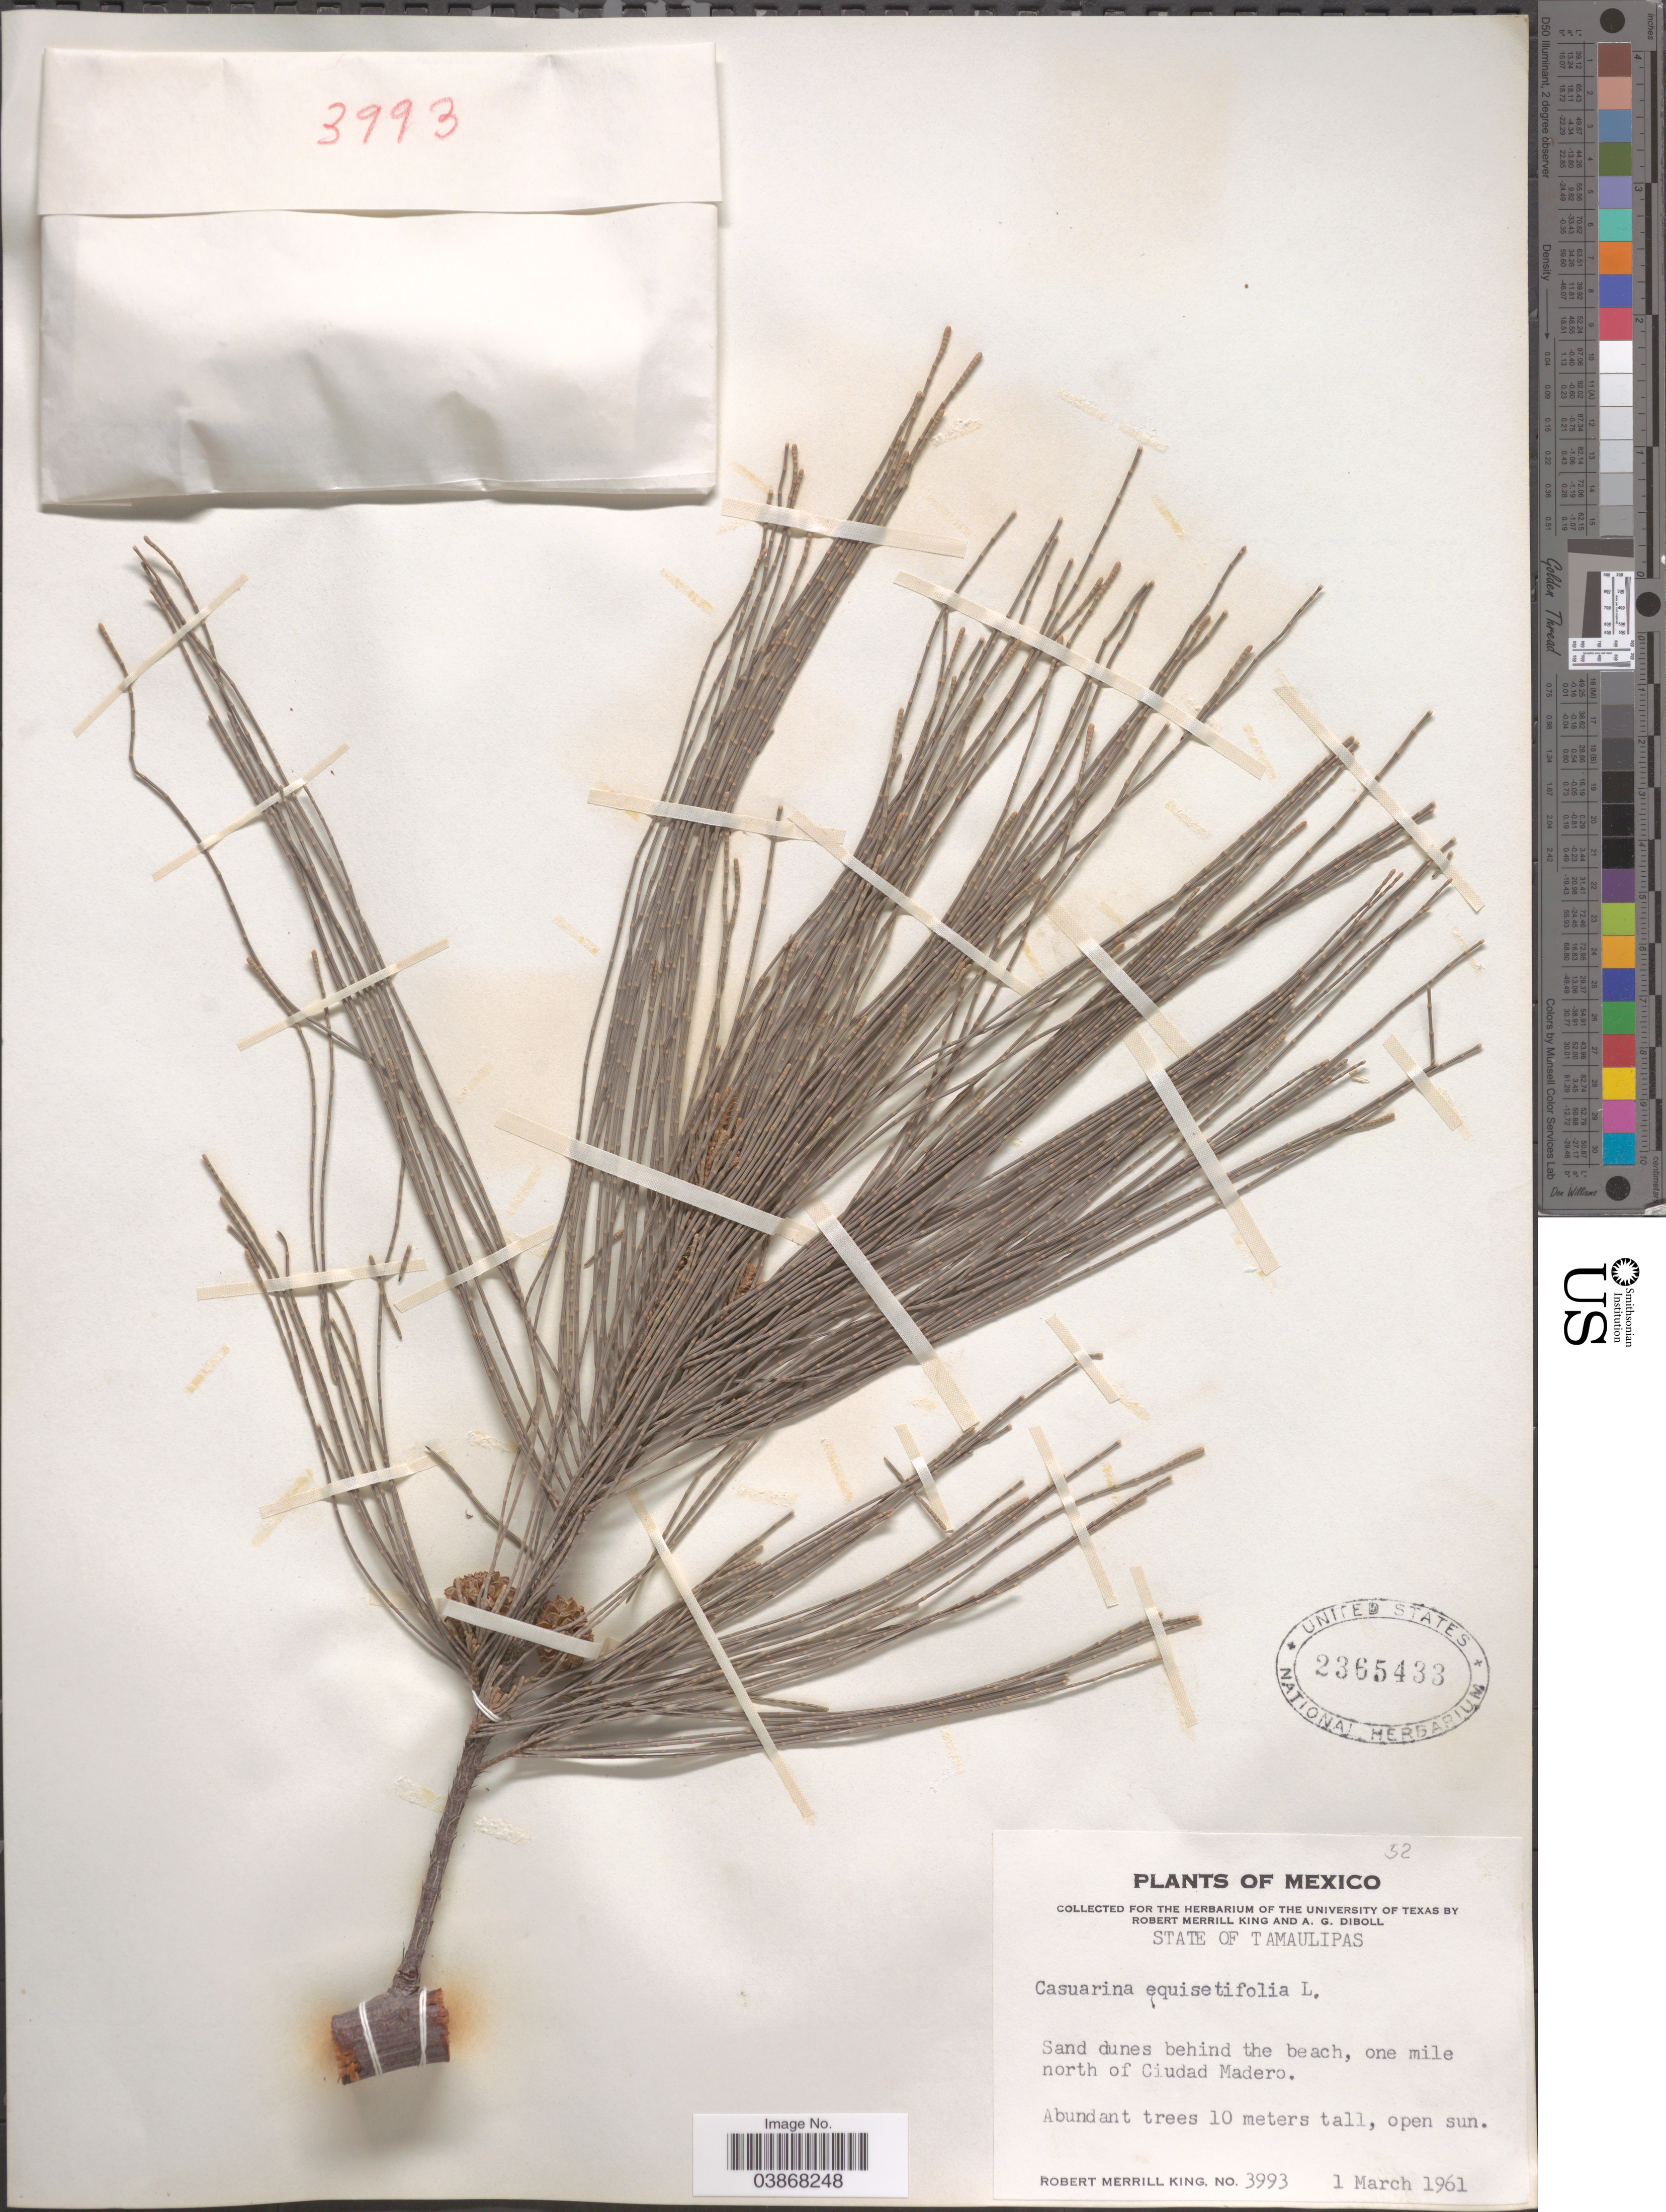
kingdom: Plantae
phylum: Tracheophyta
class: Magnoliopsida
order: Fagales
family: Casuarinaceae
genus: Casuarina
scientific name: Casuarina equisetifolia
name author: L.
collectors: R. M. King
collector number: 3993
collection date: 1961-03-01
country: Mexico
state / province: Tamaulipas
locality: Sand dunes behind the beach, one mile north of Ciudad Madero.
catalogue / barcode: US 2365433